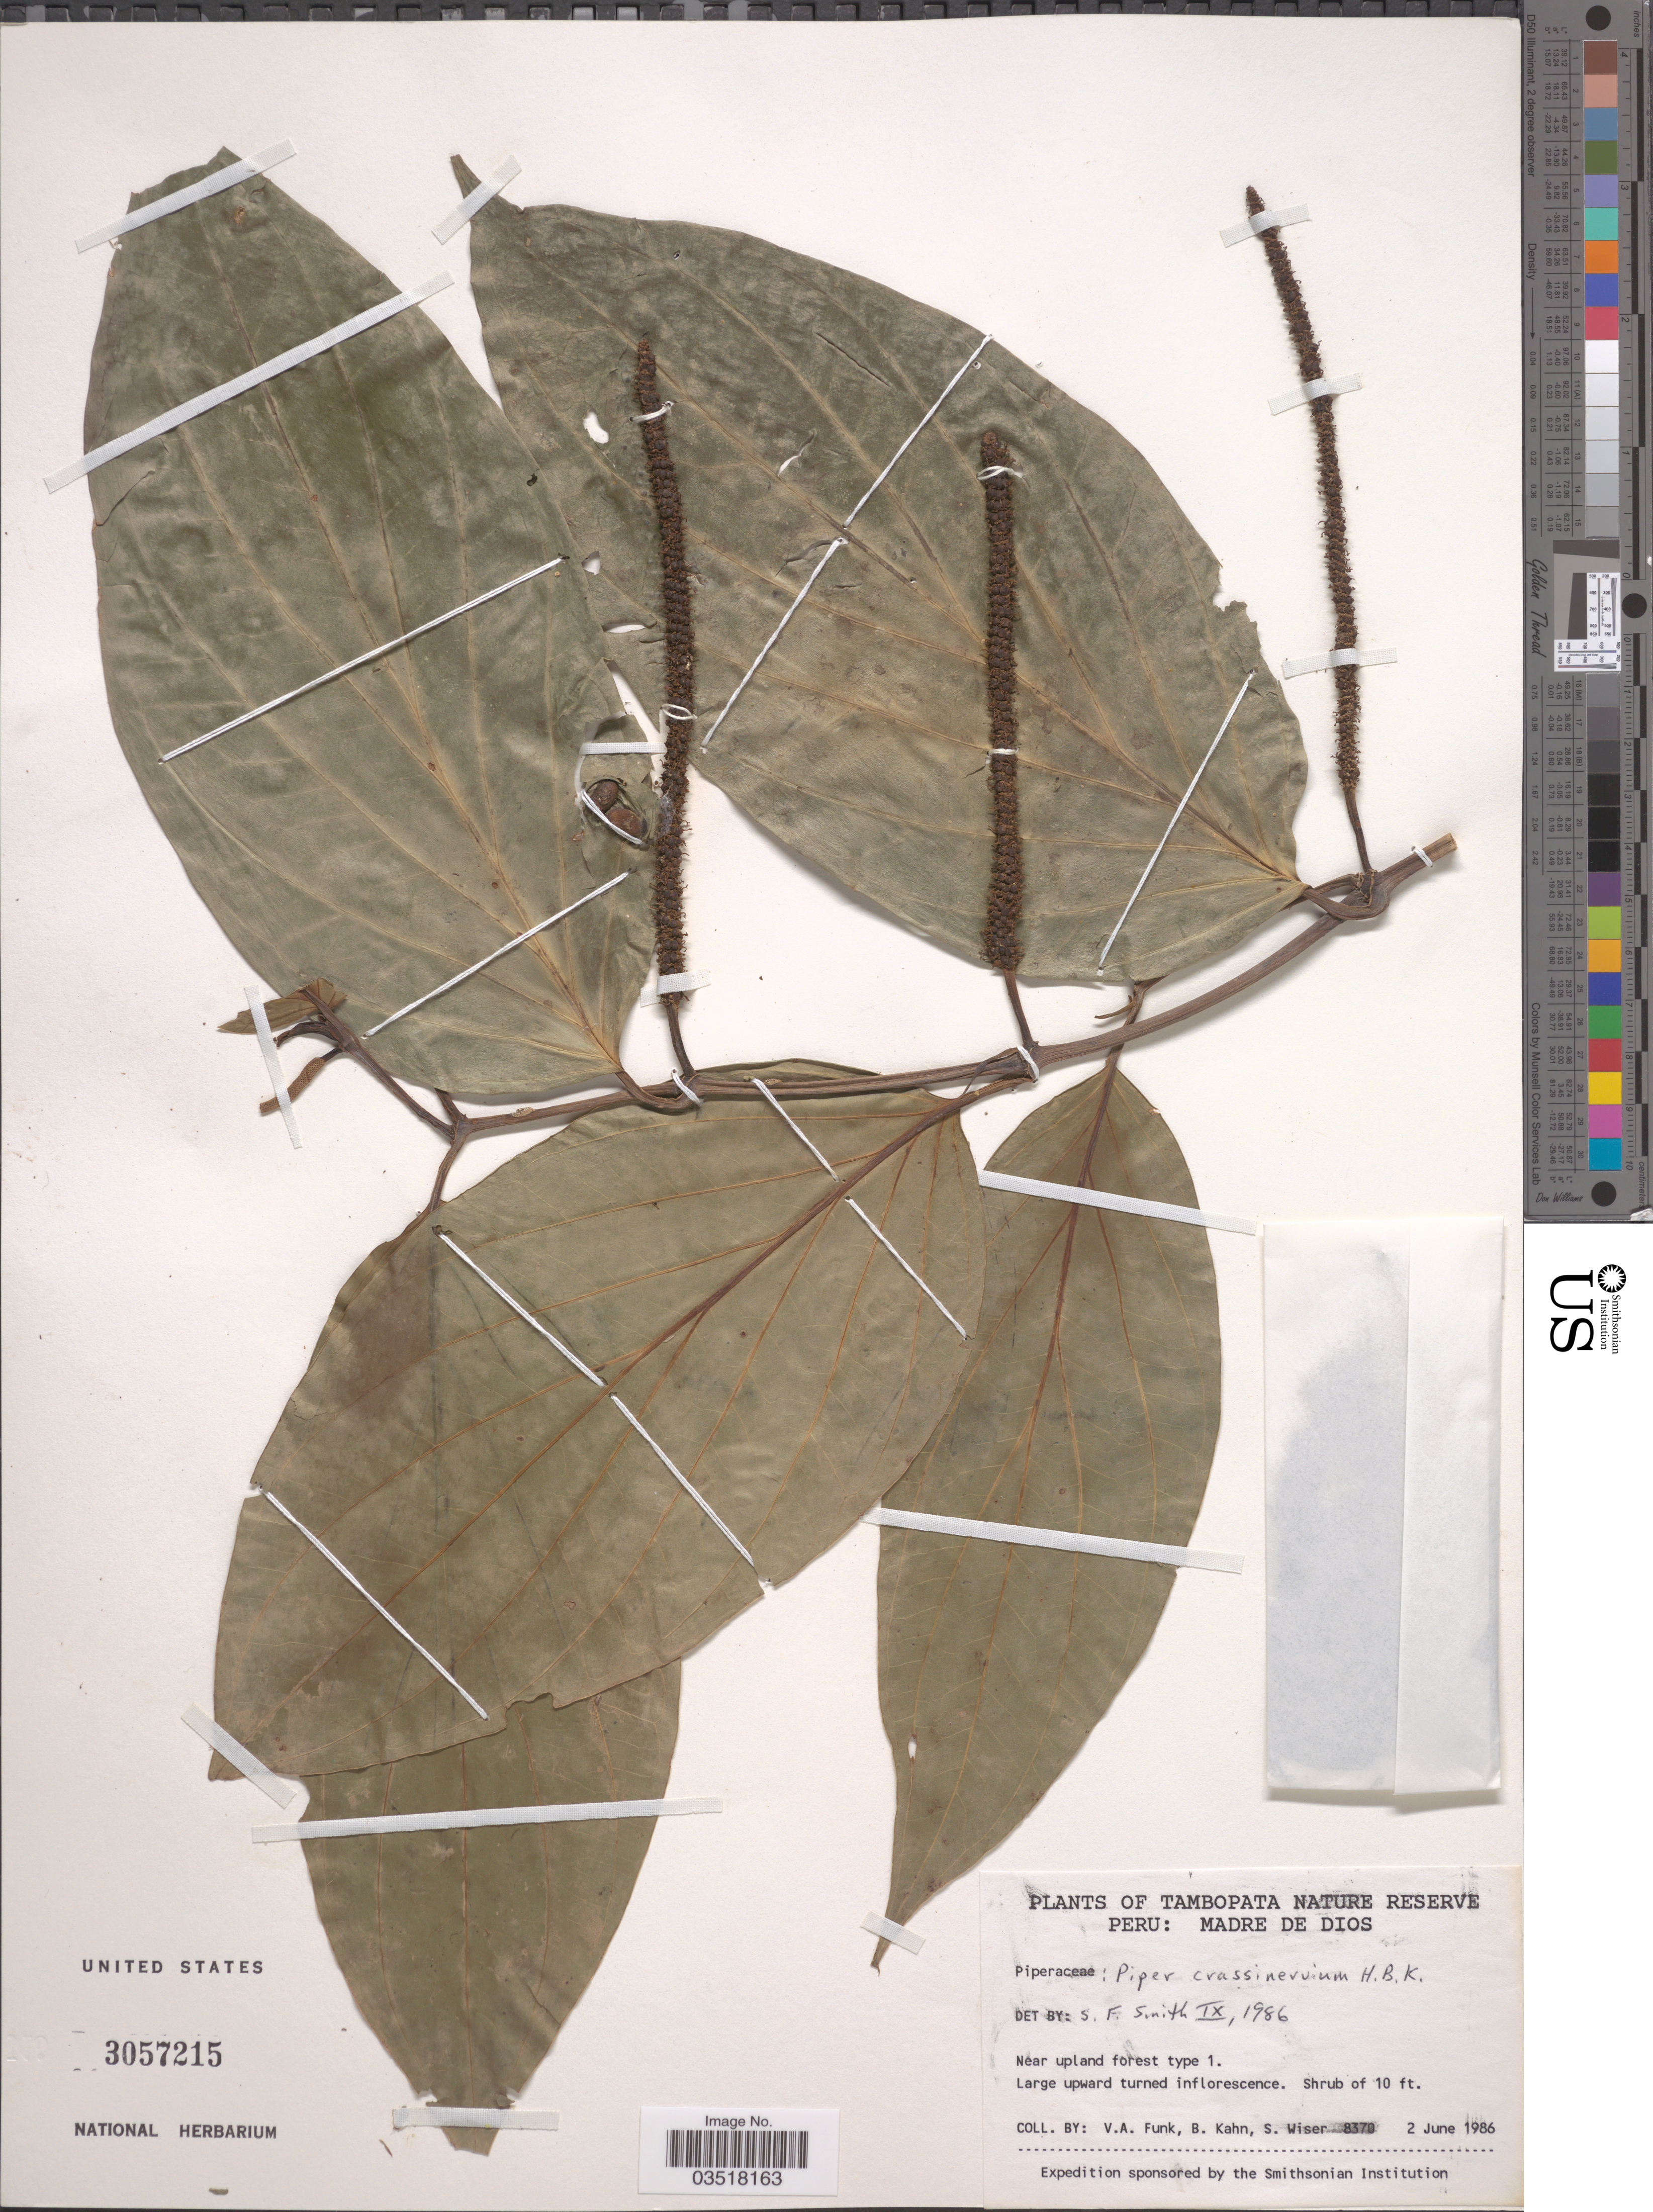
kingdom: Plantae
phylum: Tracheophyta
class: Magnoliopsida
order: Piperales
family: Piperaceae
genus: Piper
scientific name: Piper crassinervium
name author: Kunth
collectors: V. Funk, B. Kahn & S. Wiser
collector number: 8370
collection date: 1986-06-02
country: Peru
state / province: Madre de Dios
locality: Tambopata Nature Reserve.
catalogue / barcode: US 3057215